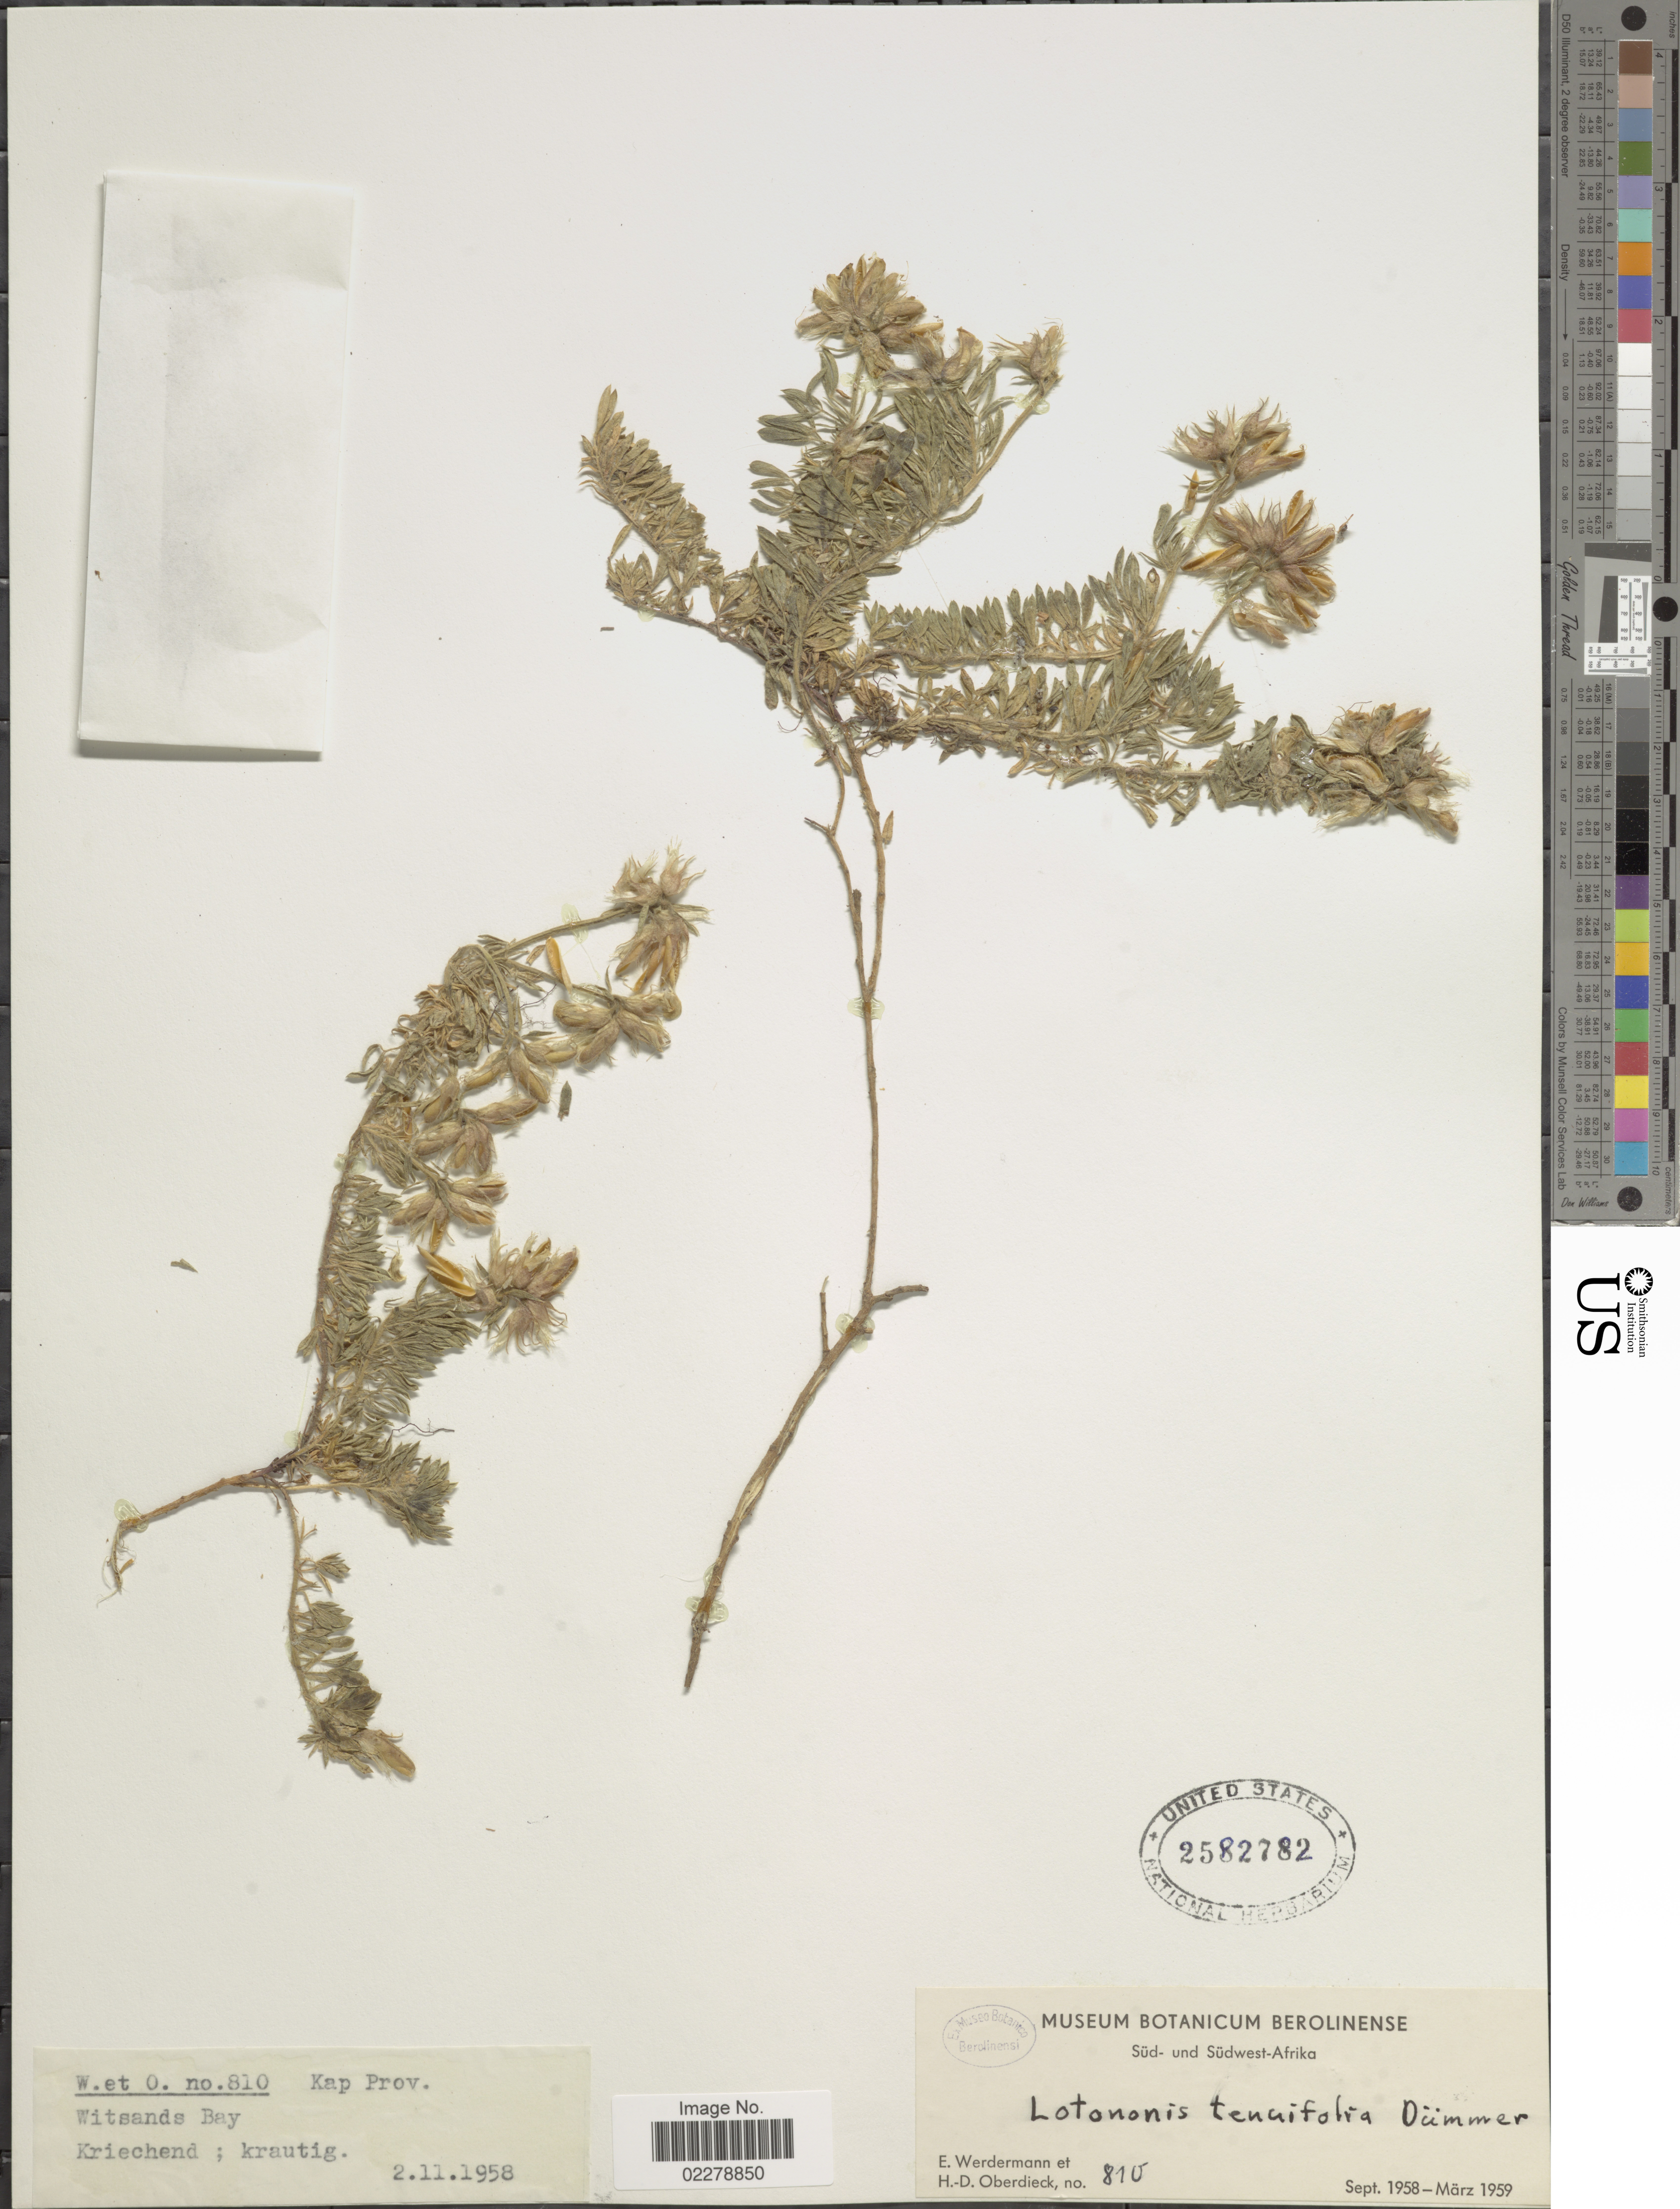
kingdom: Plantae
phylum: Tracheophyta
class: Magnoliopsida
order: Fabales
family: Fabaceae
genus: Lotononis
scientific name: Lotononis tenuifolia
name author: (Eckl. & Zeyh.) Dümmer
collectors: E. Werdermann & H. Oberdieck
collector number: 810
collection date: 1958-11-02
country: South Africa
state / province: Western Cape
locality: Süd - und Südwest-Afrika. Kap. Prov. Witsands Bay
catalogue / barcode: US 2582782